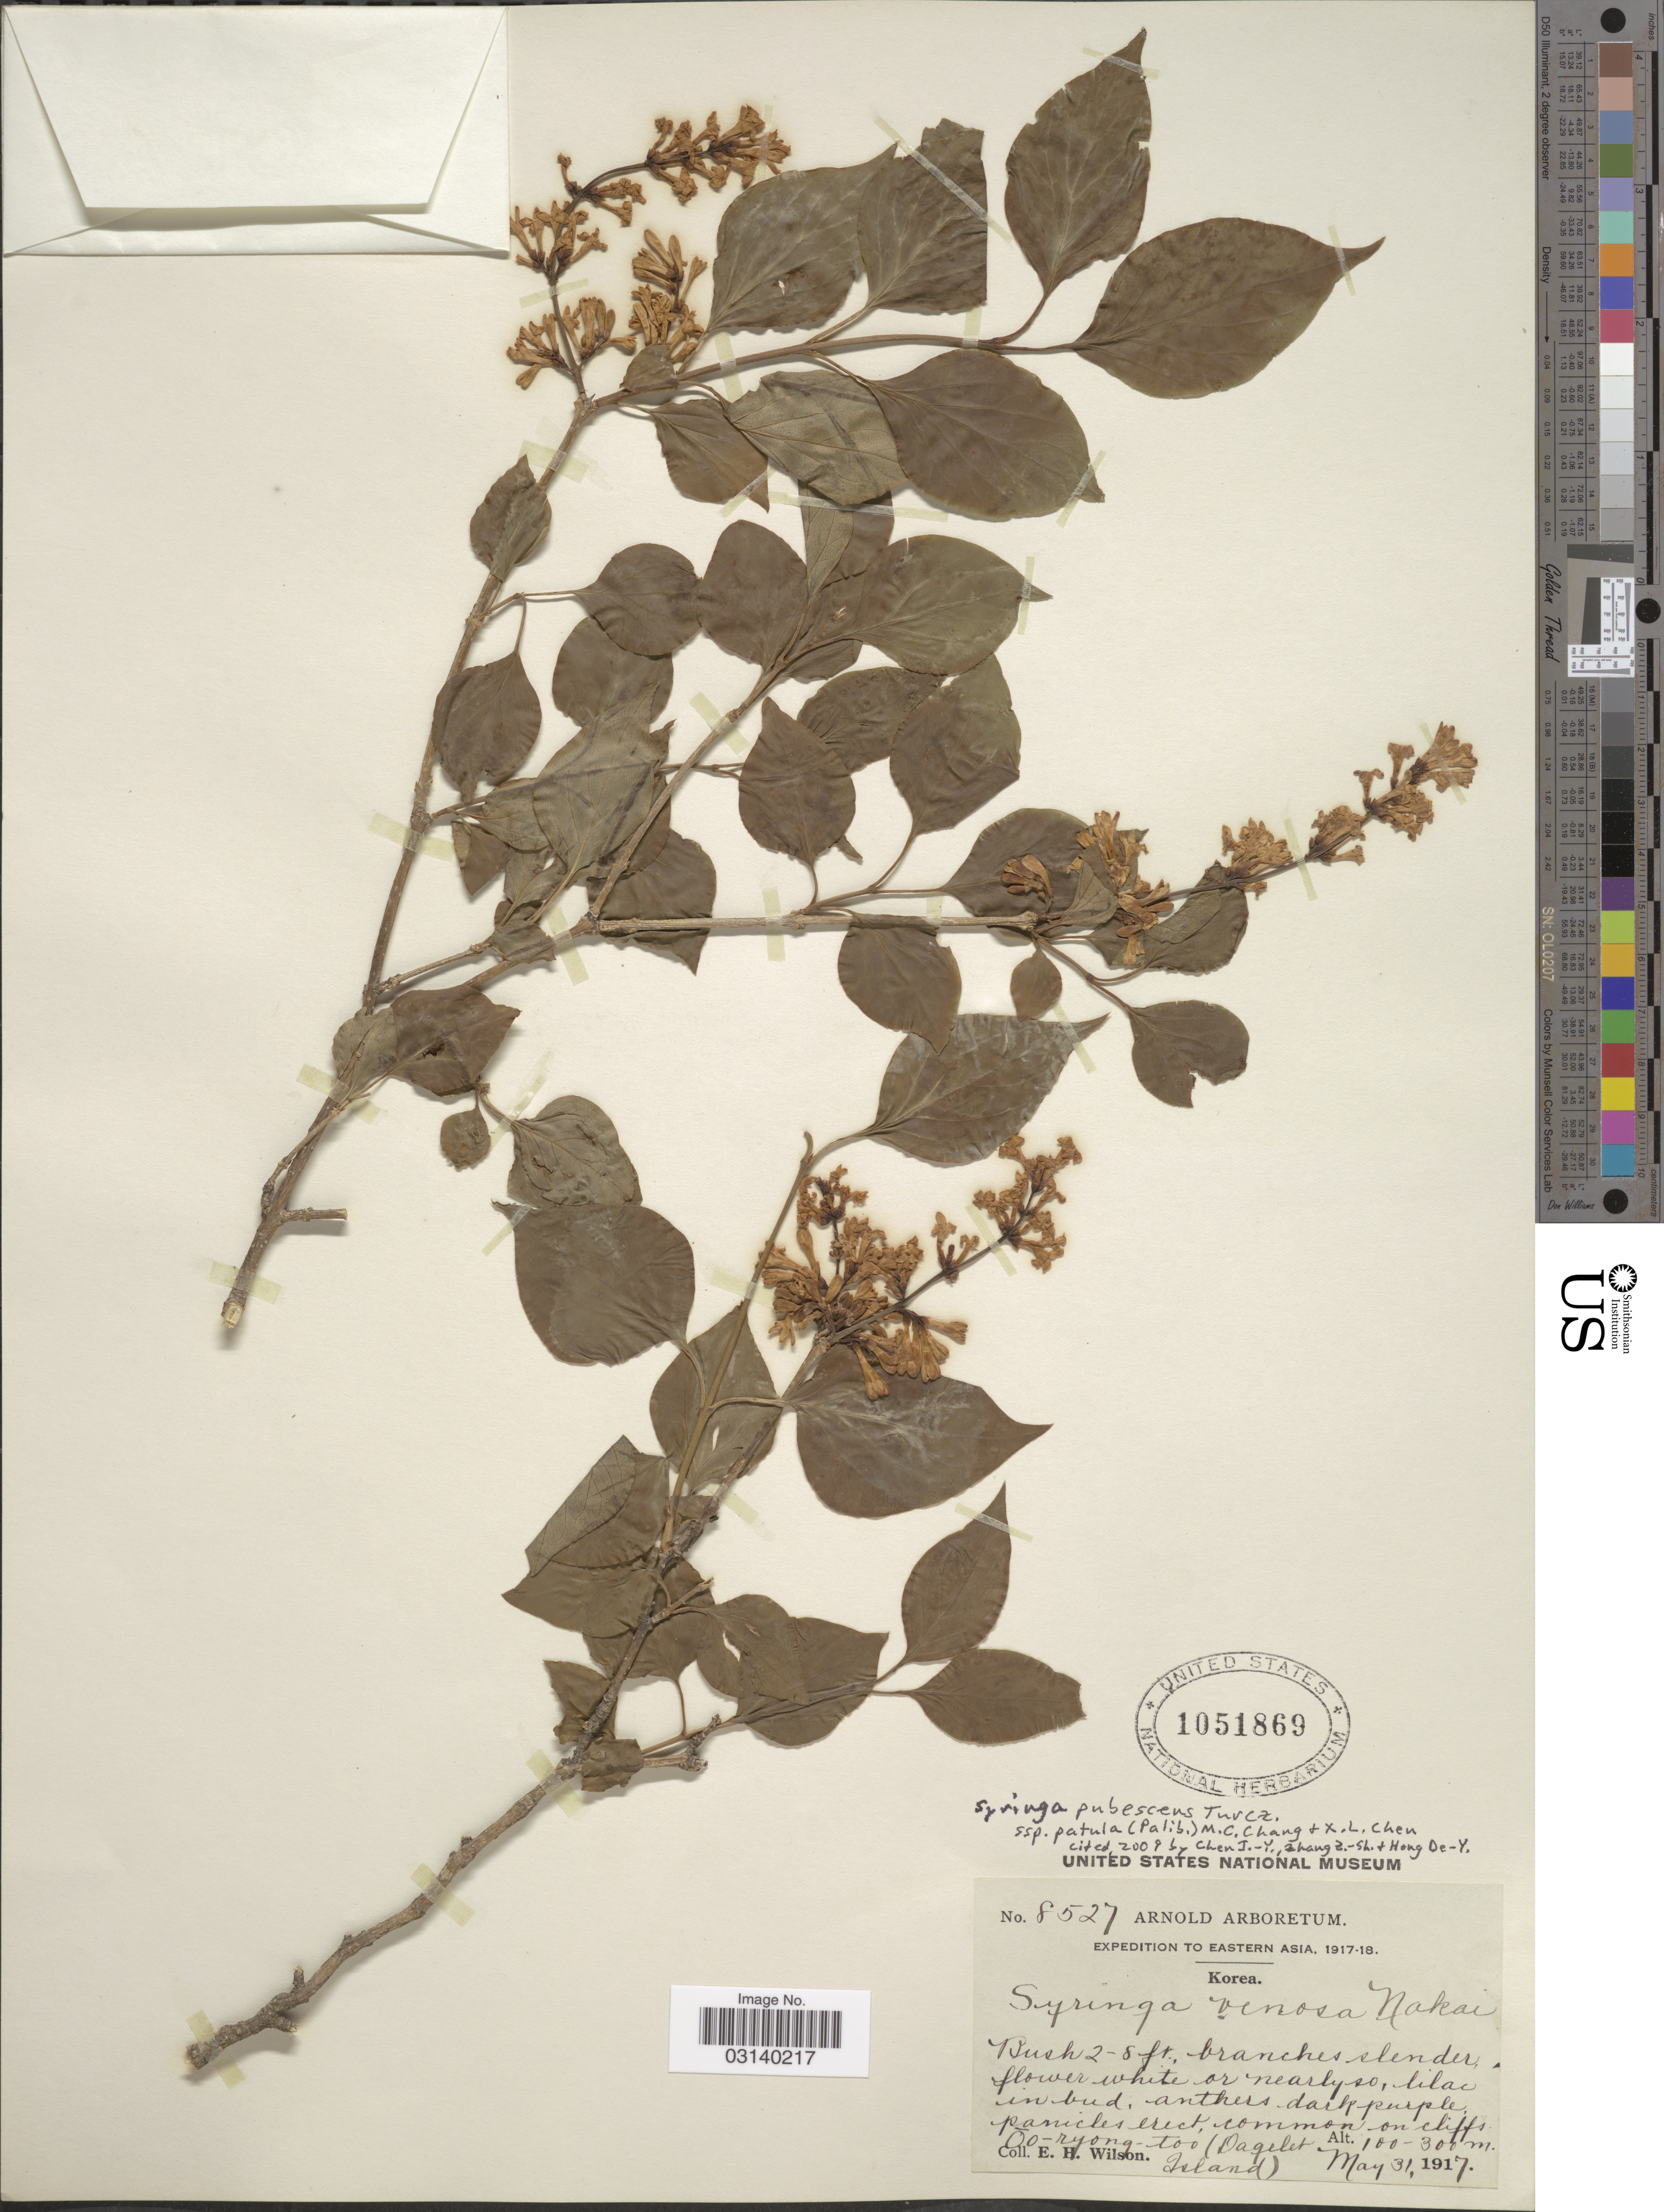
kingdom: Plantae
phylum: Tracheophyta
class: Magnoliopsida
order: Lamiales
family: Oleaceae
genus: Syringa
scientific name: Syringa pubescens var. patula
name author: (Palib.) M.Kim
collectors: E. Wilson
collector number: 8527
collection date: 1917-05-31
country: South Korea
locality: Eastern Asia. On cliffs Oo-ryong-too (Dagelet Island).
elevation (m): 100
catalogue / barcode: US 1051869